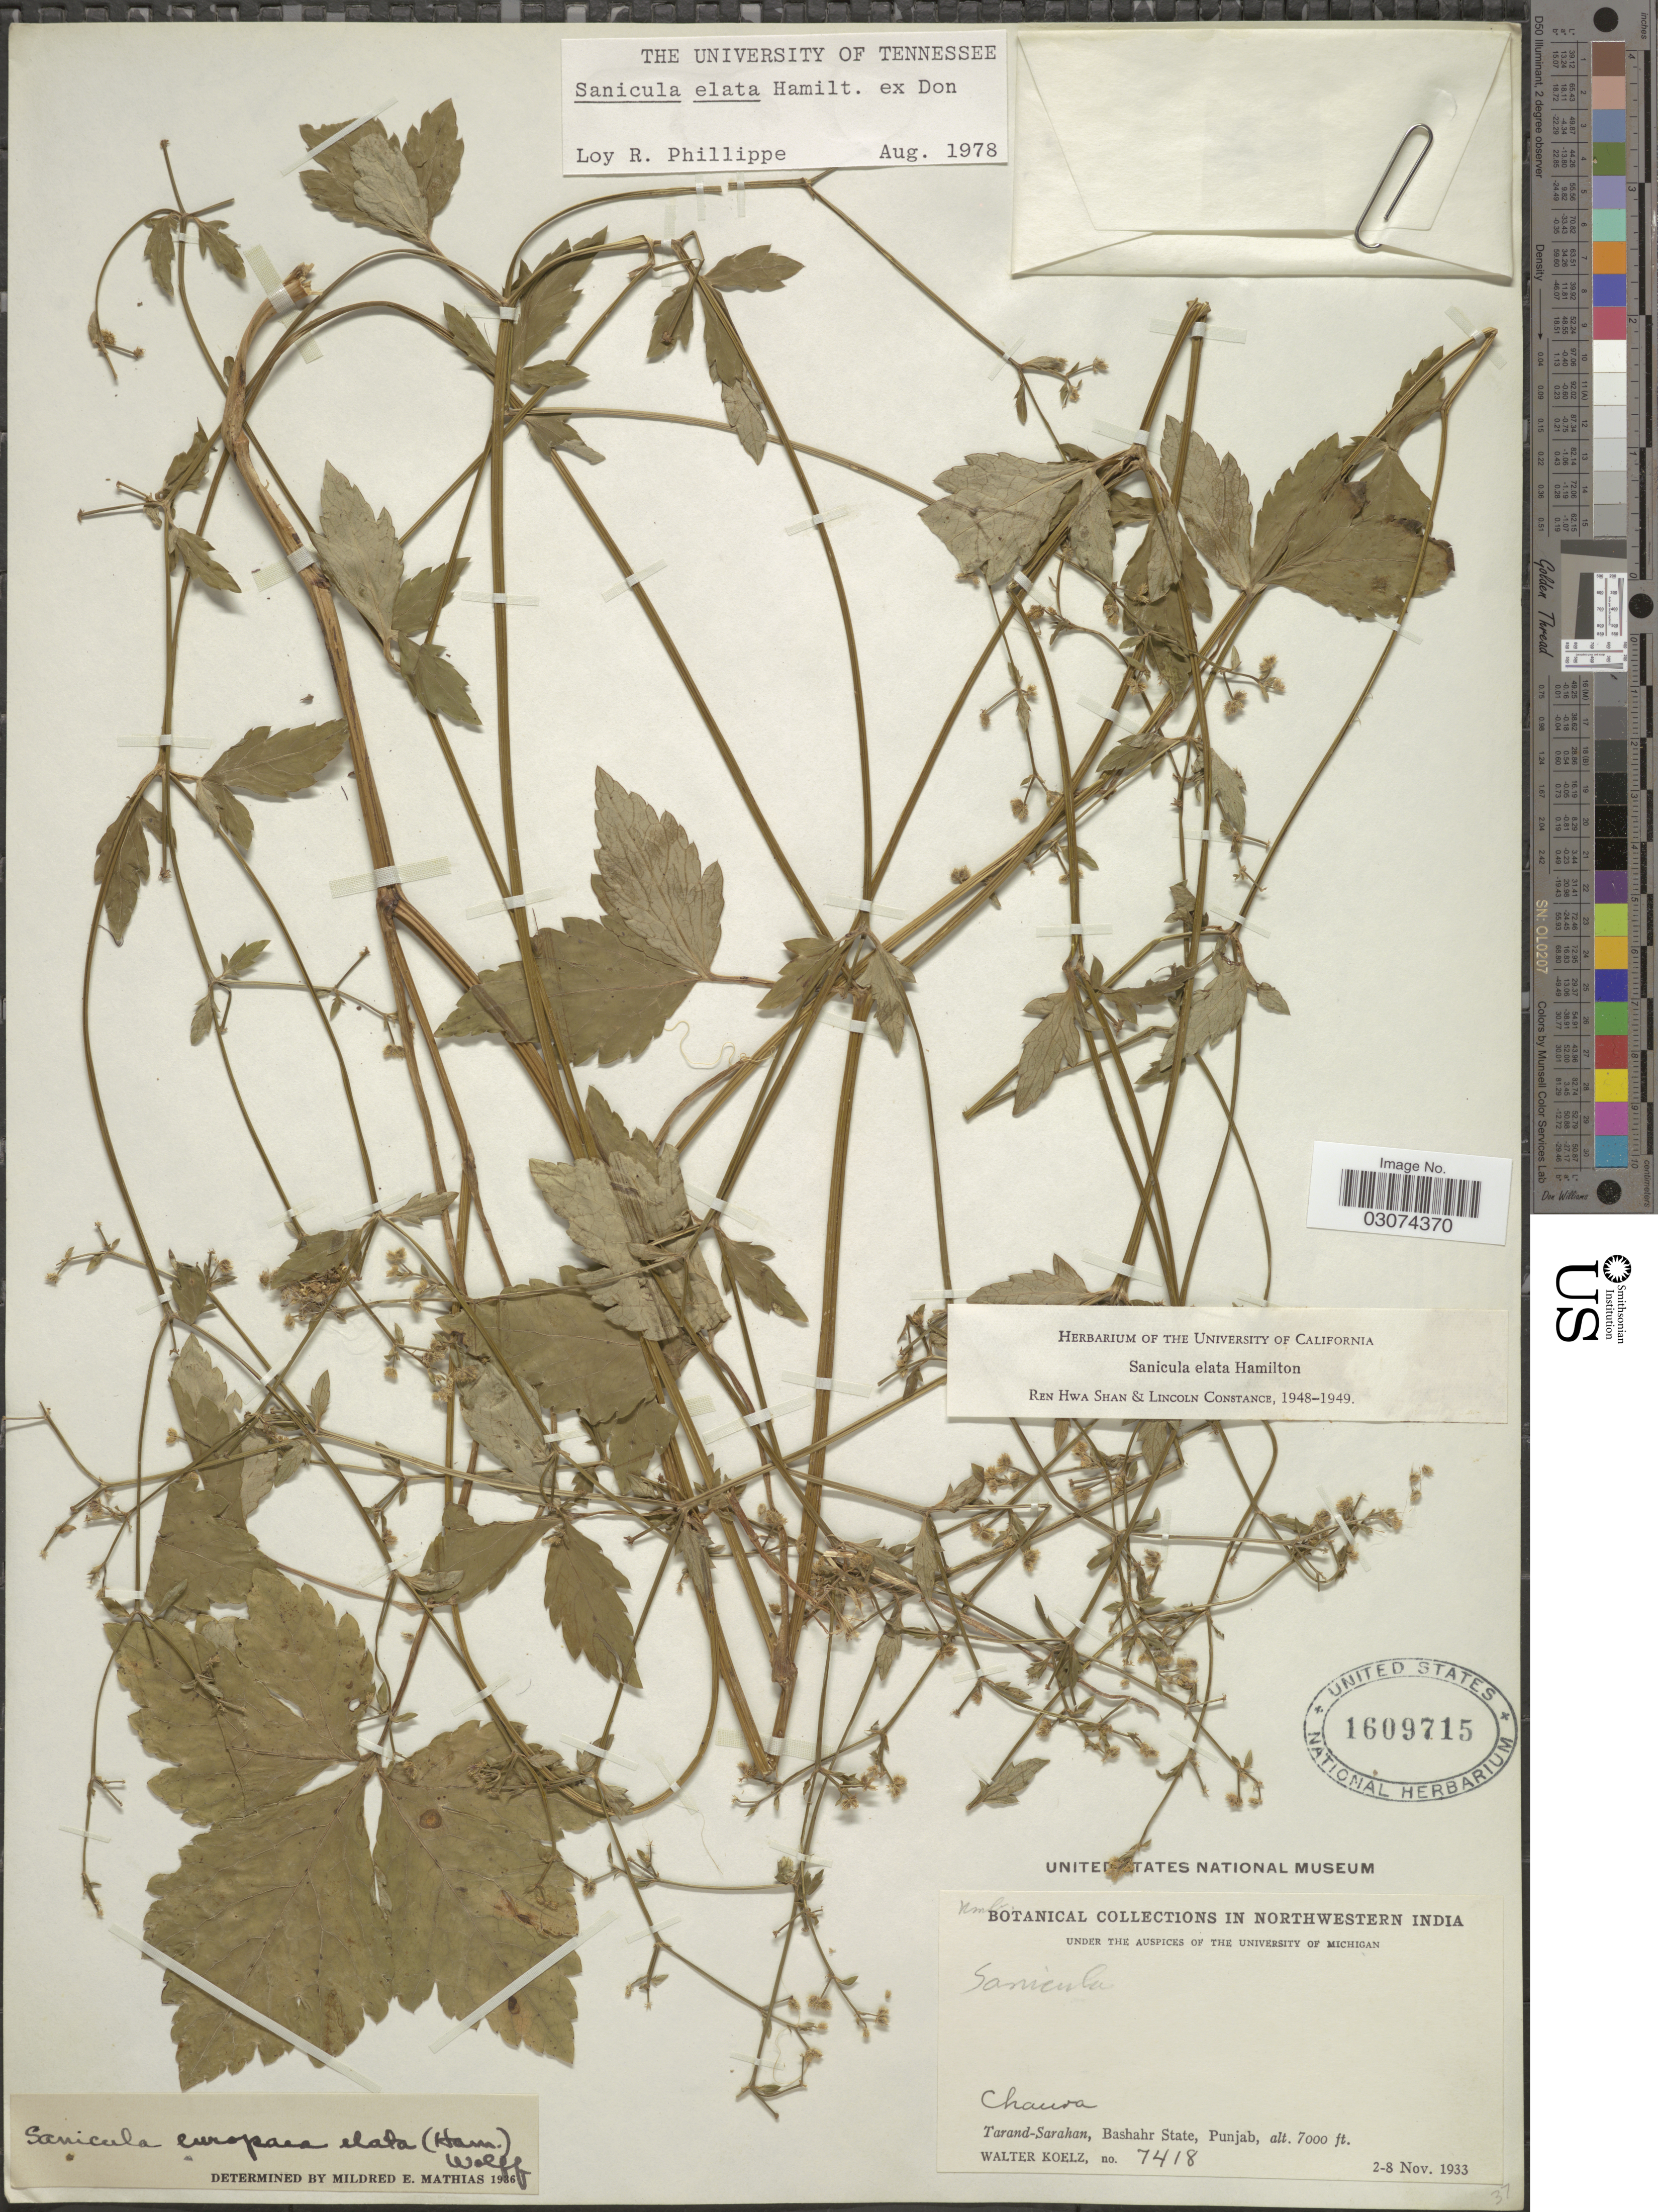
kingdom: Plantae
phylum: Tracheophyta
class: Magnoliopsida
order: Apiales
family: Apiaceae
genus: Sanicula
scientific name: Sanicula elata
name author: Buch.-Ham. ex D. Don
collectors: W. N. Koelz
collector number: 7418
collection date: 1933-11-02/1933-11-08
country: India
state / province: Punjab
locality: Northwestern India. Chawa. Tarand-Sarahan, Bashahr State, Punjab.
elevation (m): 2134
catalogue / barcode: US 1609715